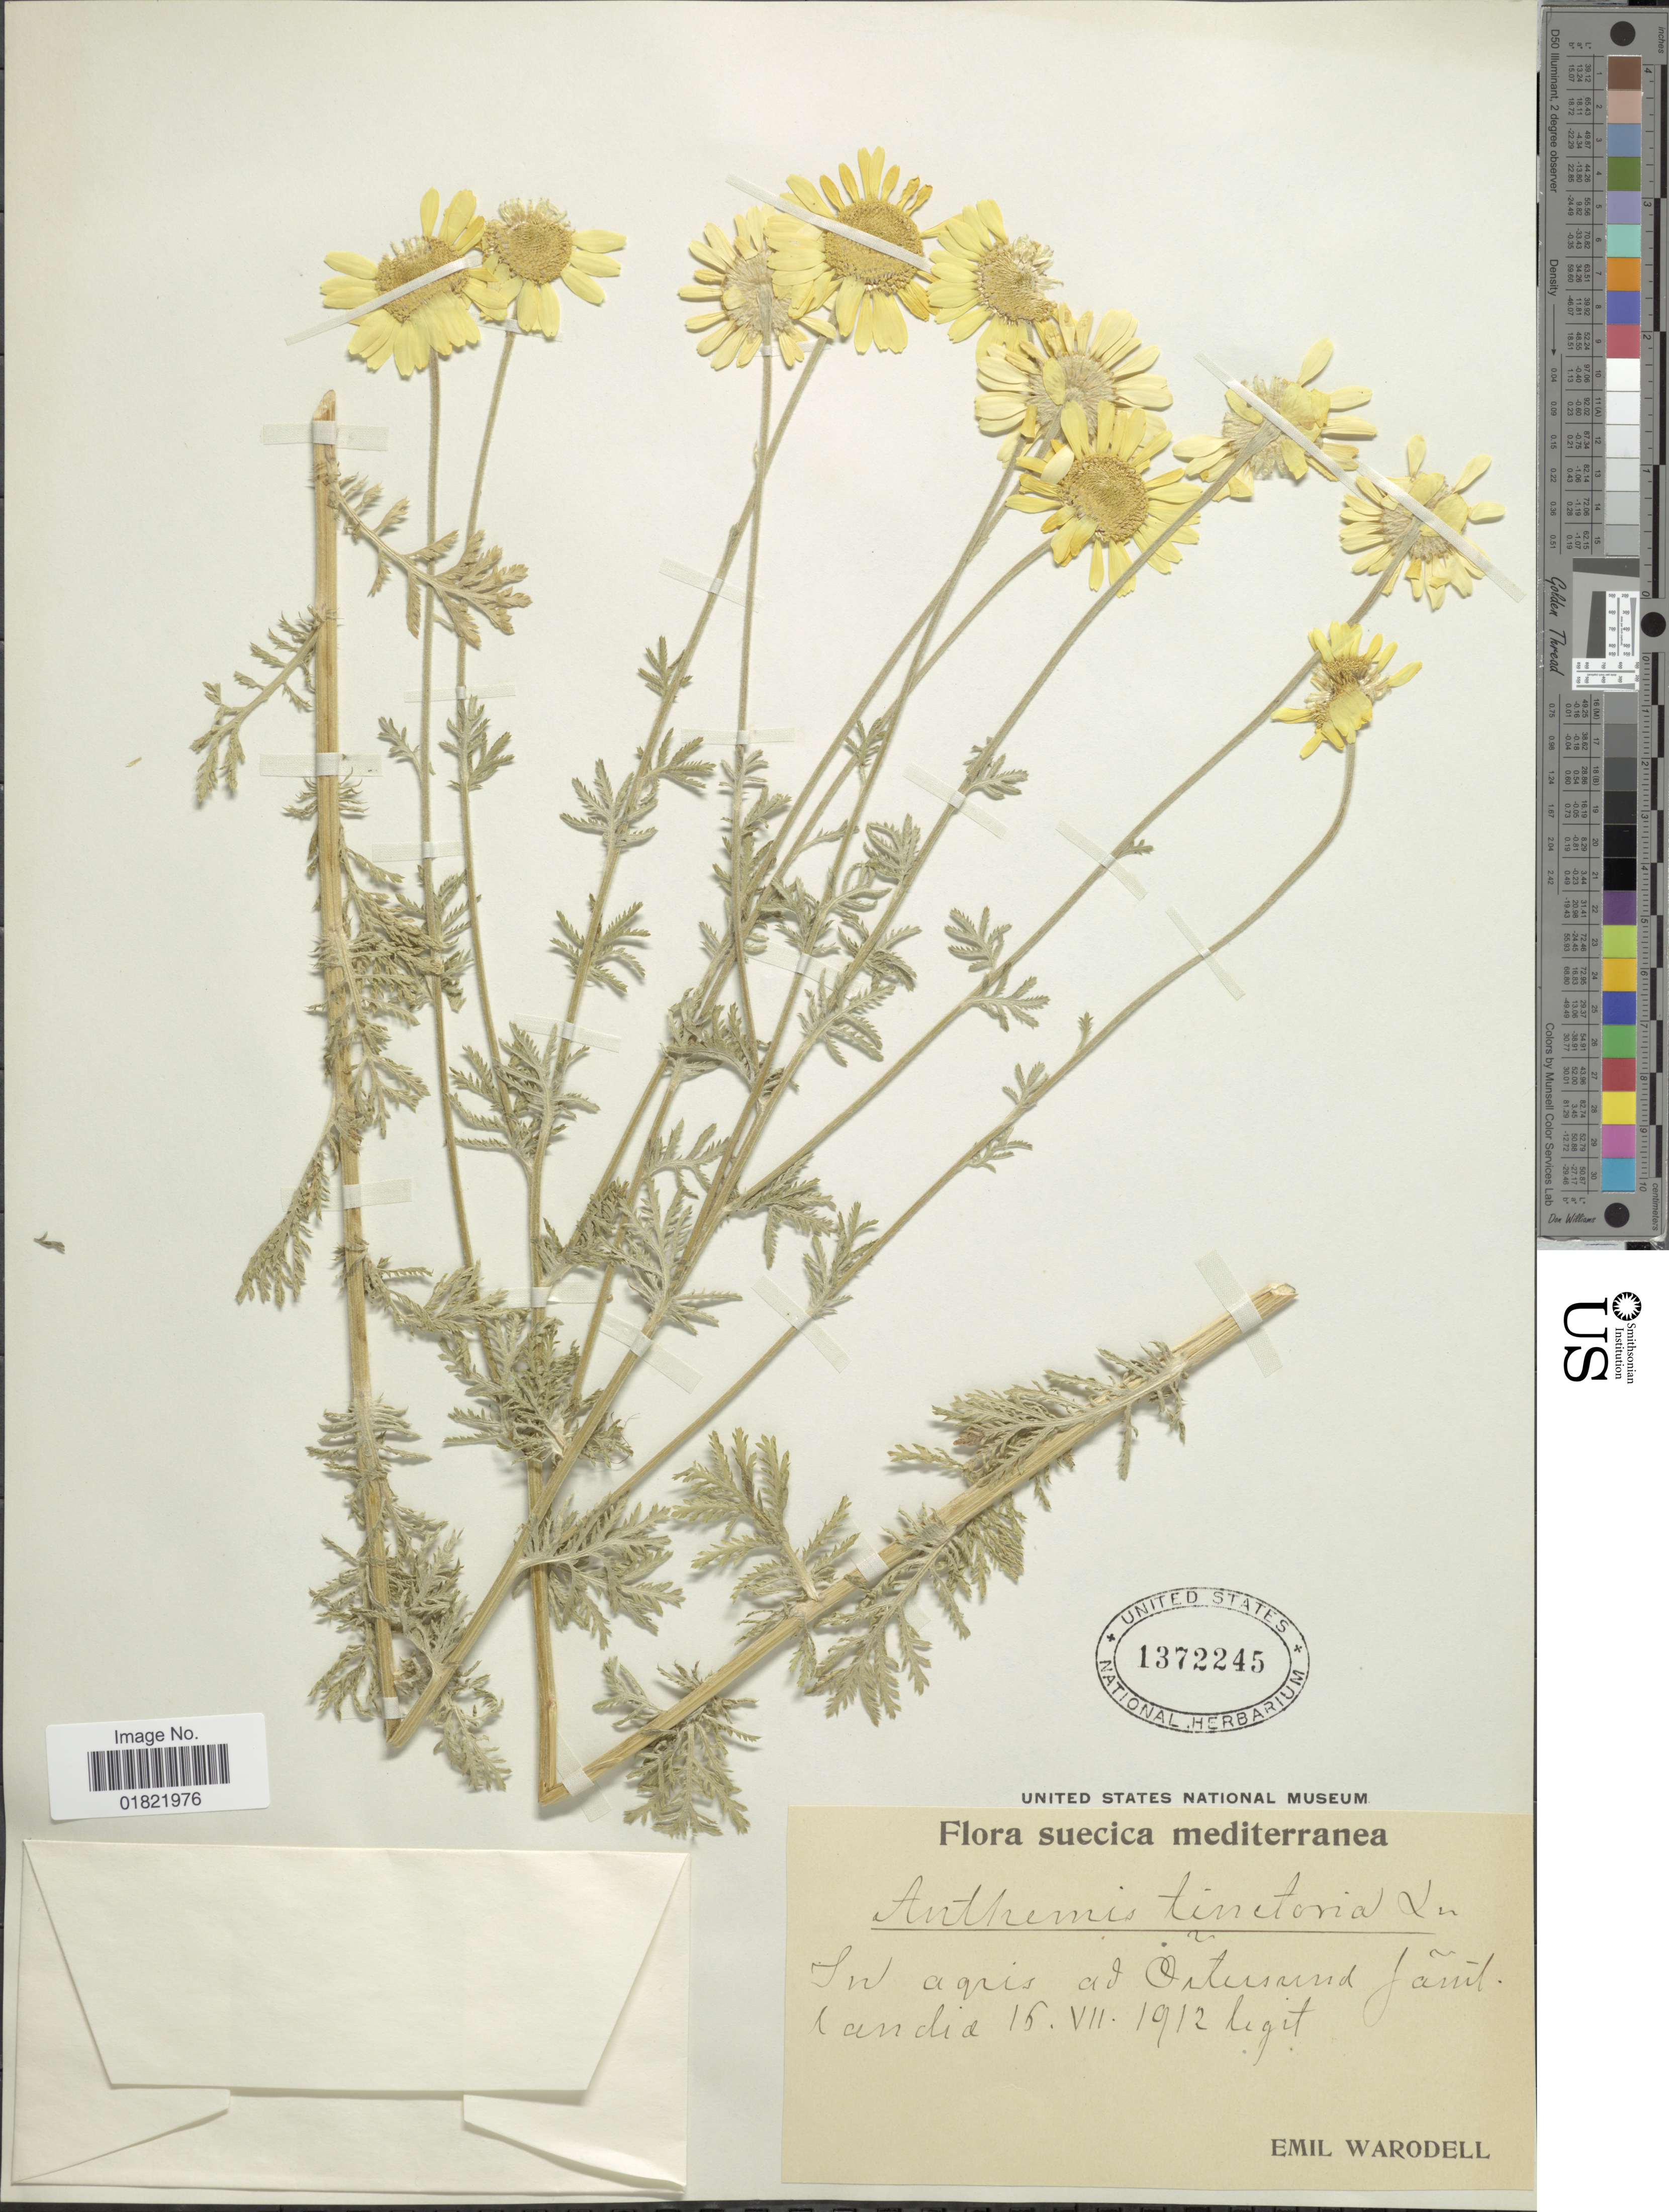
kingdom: Plantae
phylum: Tracheophyta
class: Magnoliopsida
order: Asterales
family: Asteraceae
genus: Anthemis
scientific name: Anthemis tinctoria var. pallida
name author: DC.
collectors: E. Warodell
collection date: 1912-07-15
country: Sweden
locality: In aqris ad Ostersund Jamtlandia.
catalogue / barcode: US 1372245